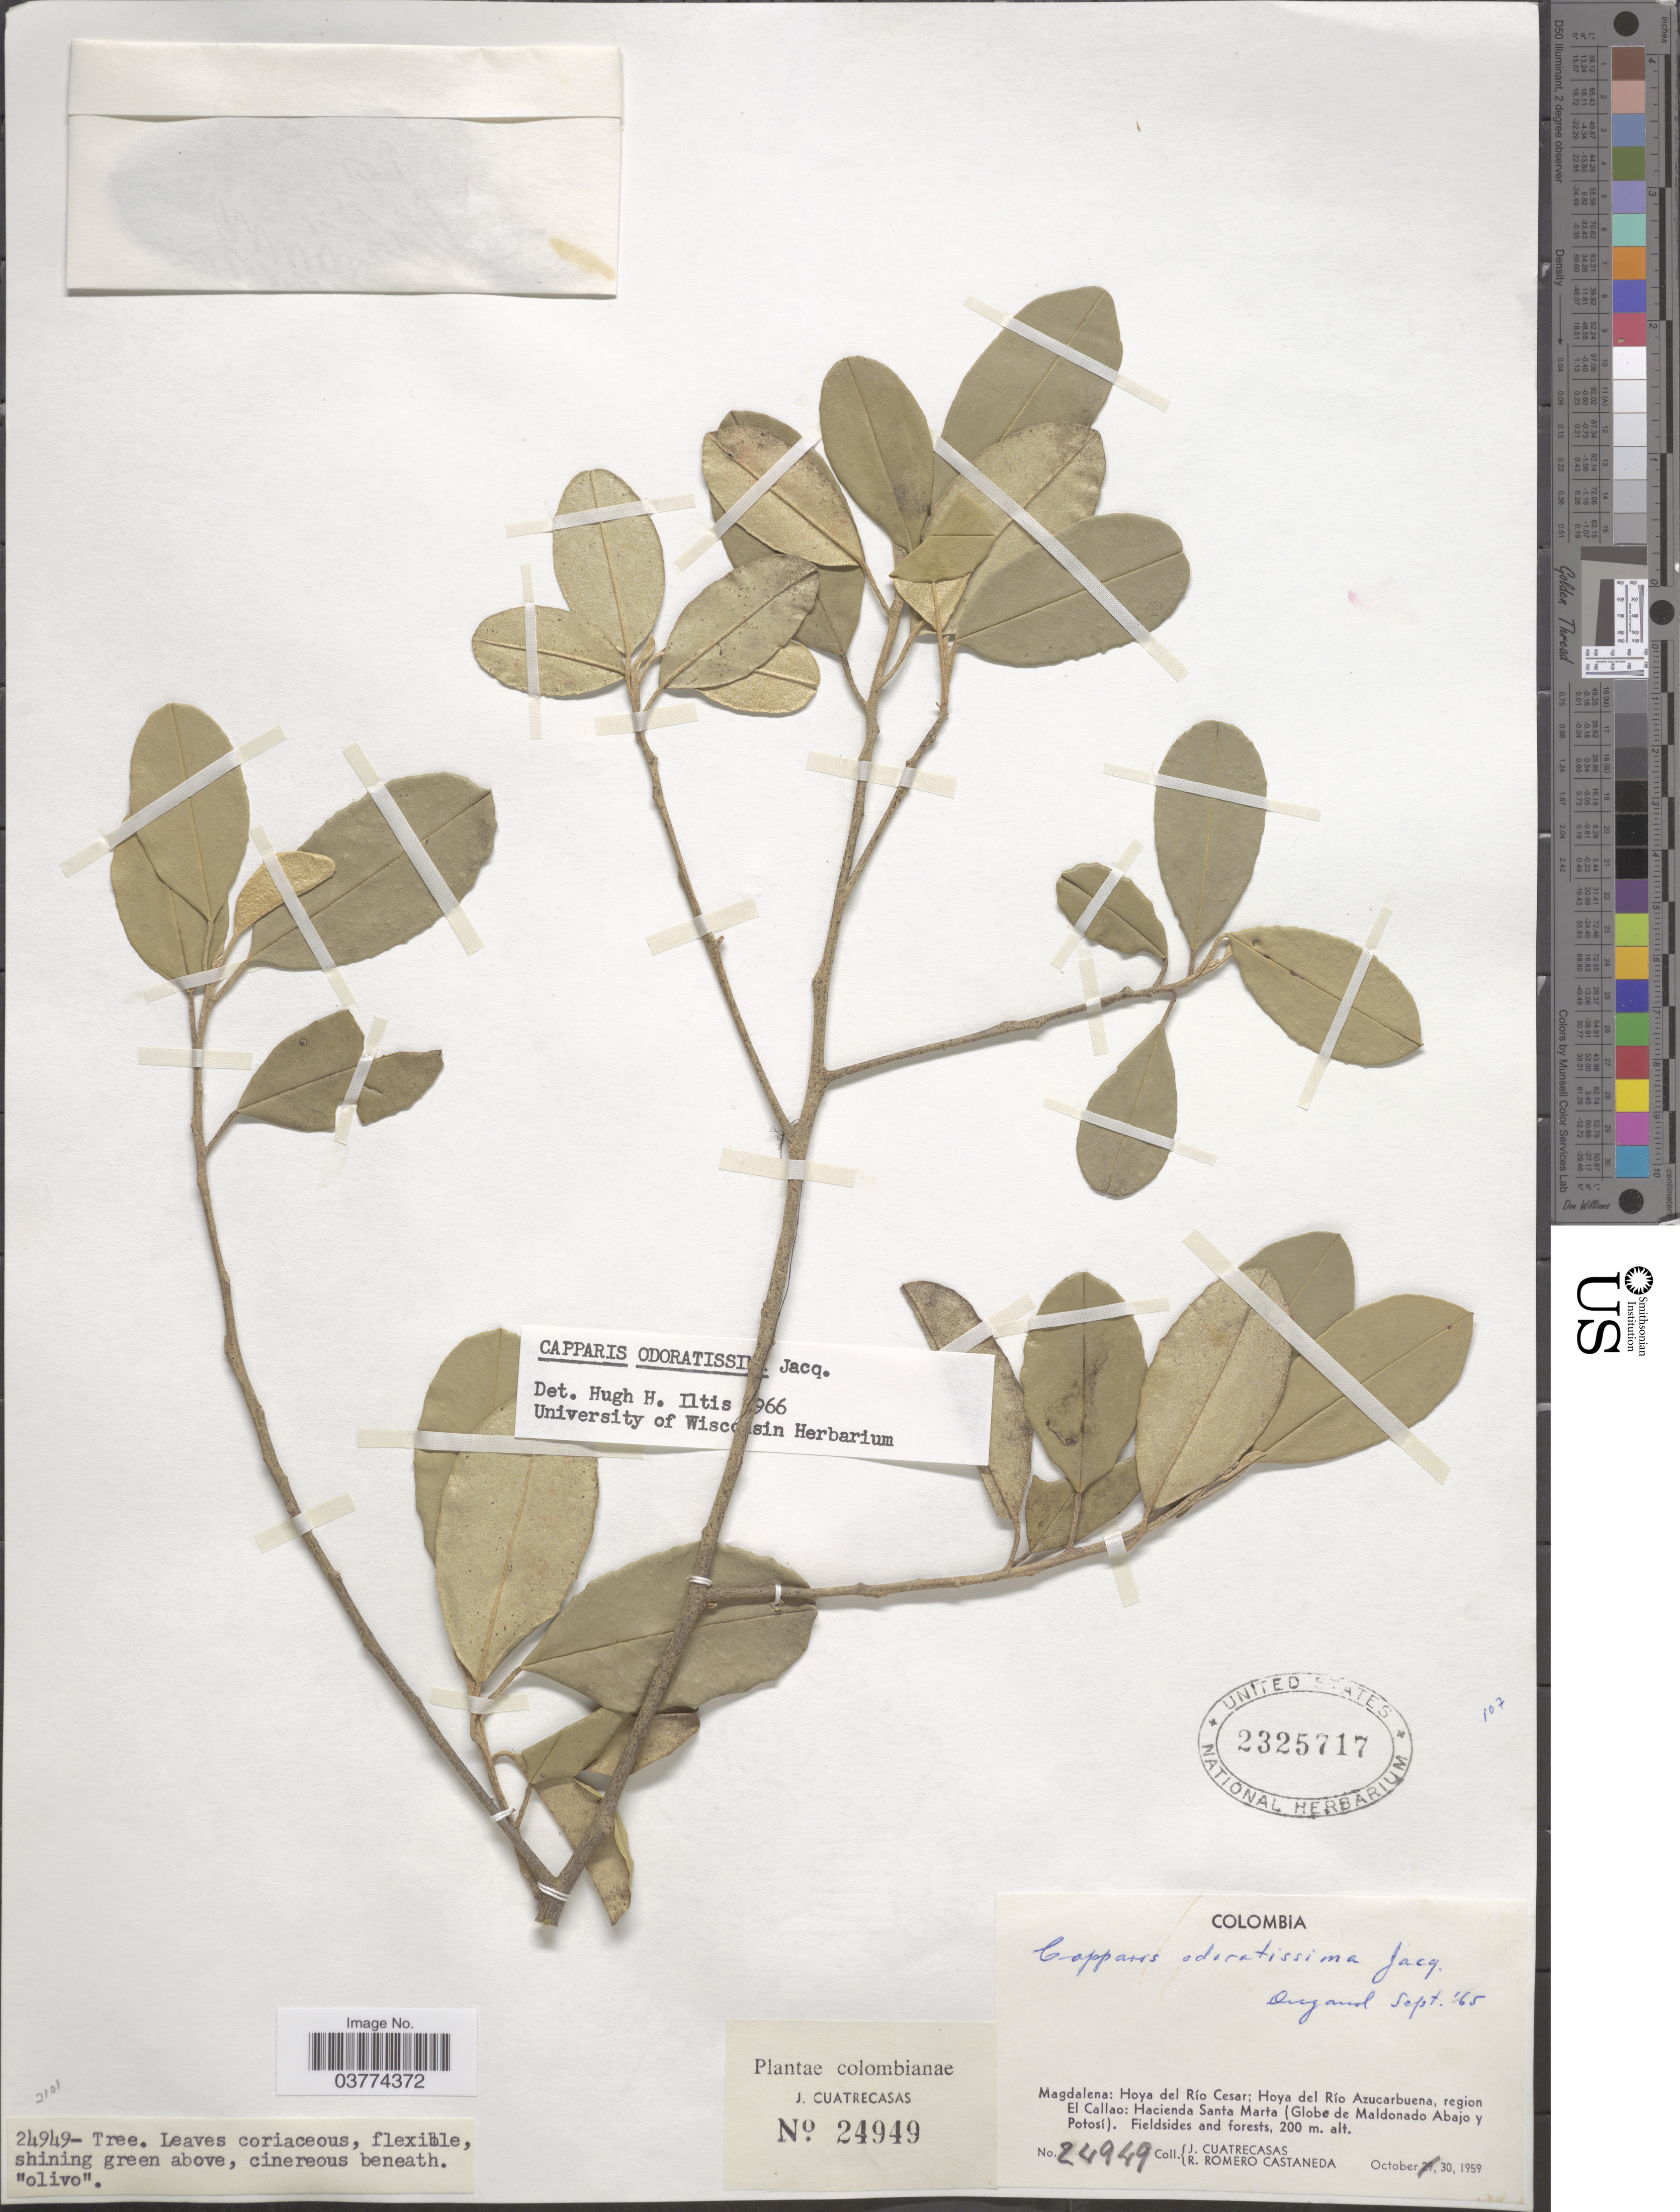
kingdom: Plantae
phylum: Tracheophyta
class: Magnoliopsida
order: Brassicales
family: Capparaceae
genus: Quadrella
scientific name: Quadrella odoratissima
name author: (Jacq.) Hutch.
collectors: J. Cuatrecasas & R. Romero Castañeda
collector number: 24949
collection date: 1959-10-30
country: Colombia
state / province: Magdalena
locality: Hoya del Río Cesar; Hoya del Río Azucarbuena, region El Callao: Hacienda Santa Marta (Globo de Maldonado Abajo y Potosí).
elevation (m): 200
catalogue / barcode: US 2325717